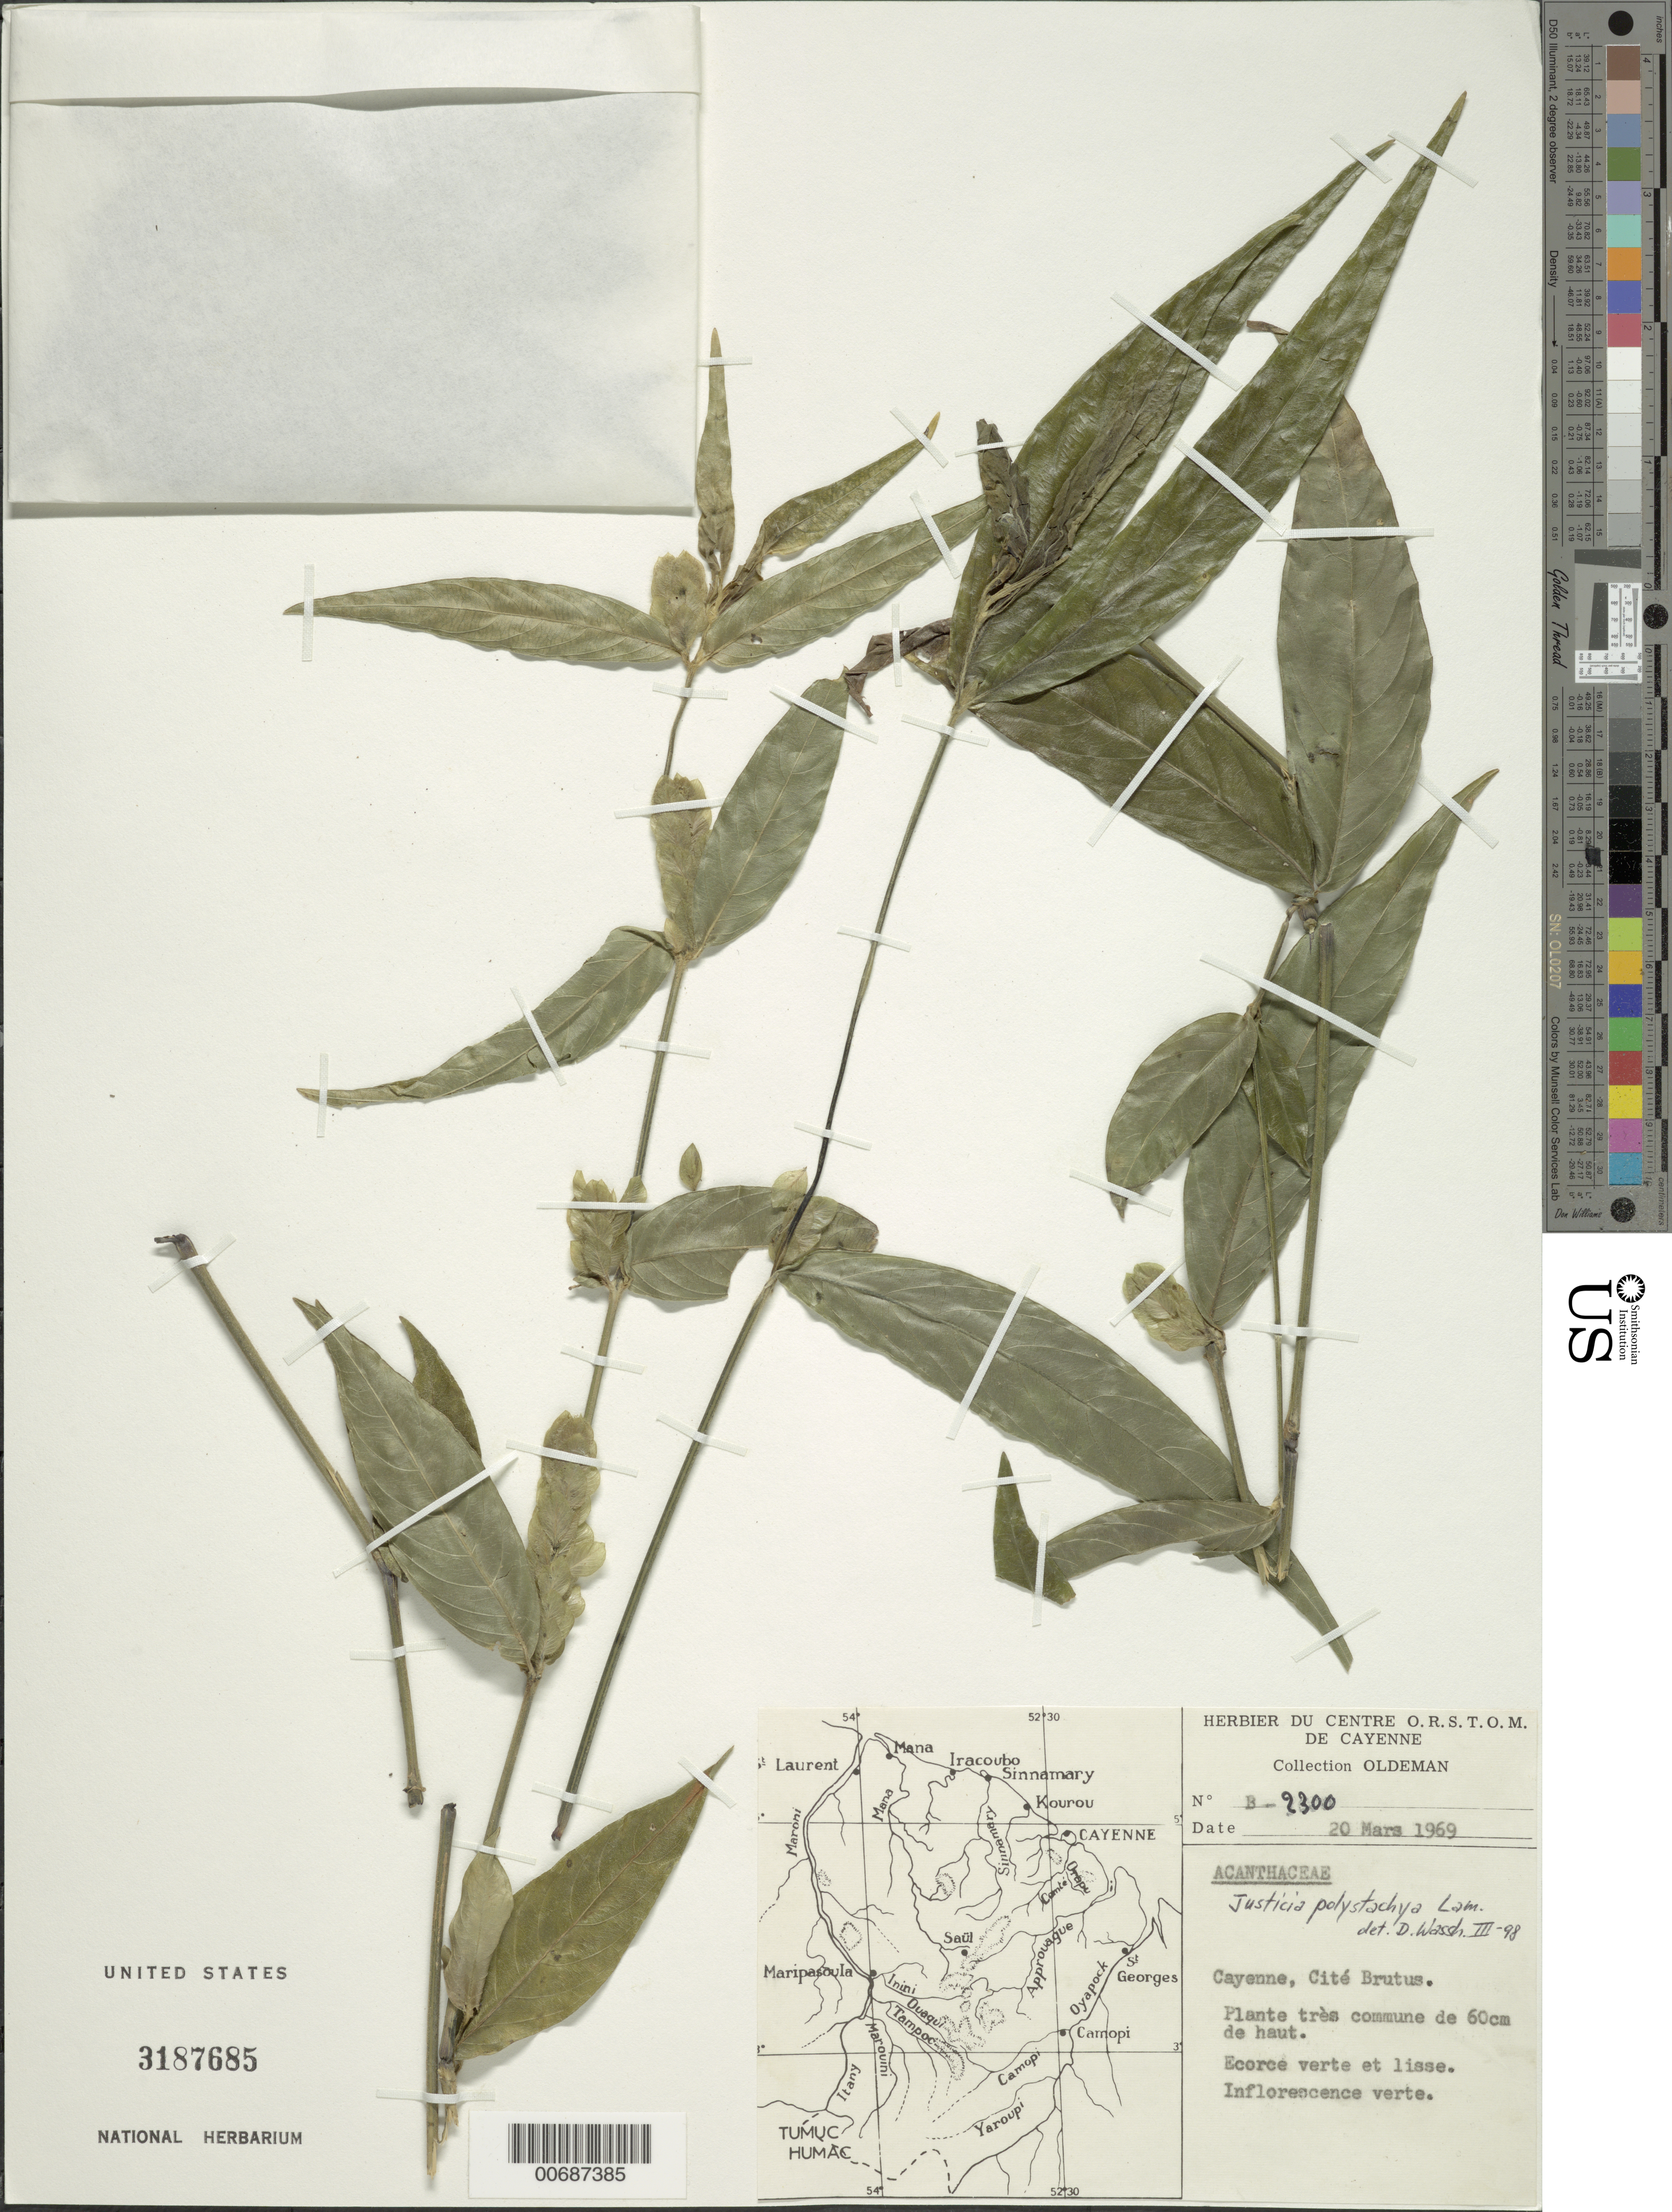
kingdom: Plantae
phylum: Tracheophyta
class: Magnoliopsida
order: Lamiales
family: Acanthaceae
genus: Justicia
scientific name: Justicia polystachya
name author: Lam.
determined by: Wasshausen, Dieter C., (BOT), Smithsonian Institution - National Museum of Natural History (UNITED STATES)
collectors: R. Oldeman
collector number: B 2300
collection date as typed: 20-Mar-69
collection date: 1969-03-20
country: French Guiana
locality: Cite Brutus. Cayenne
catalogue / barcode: US 3187685